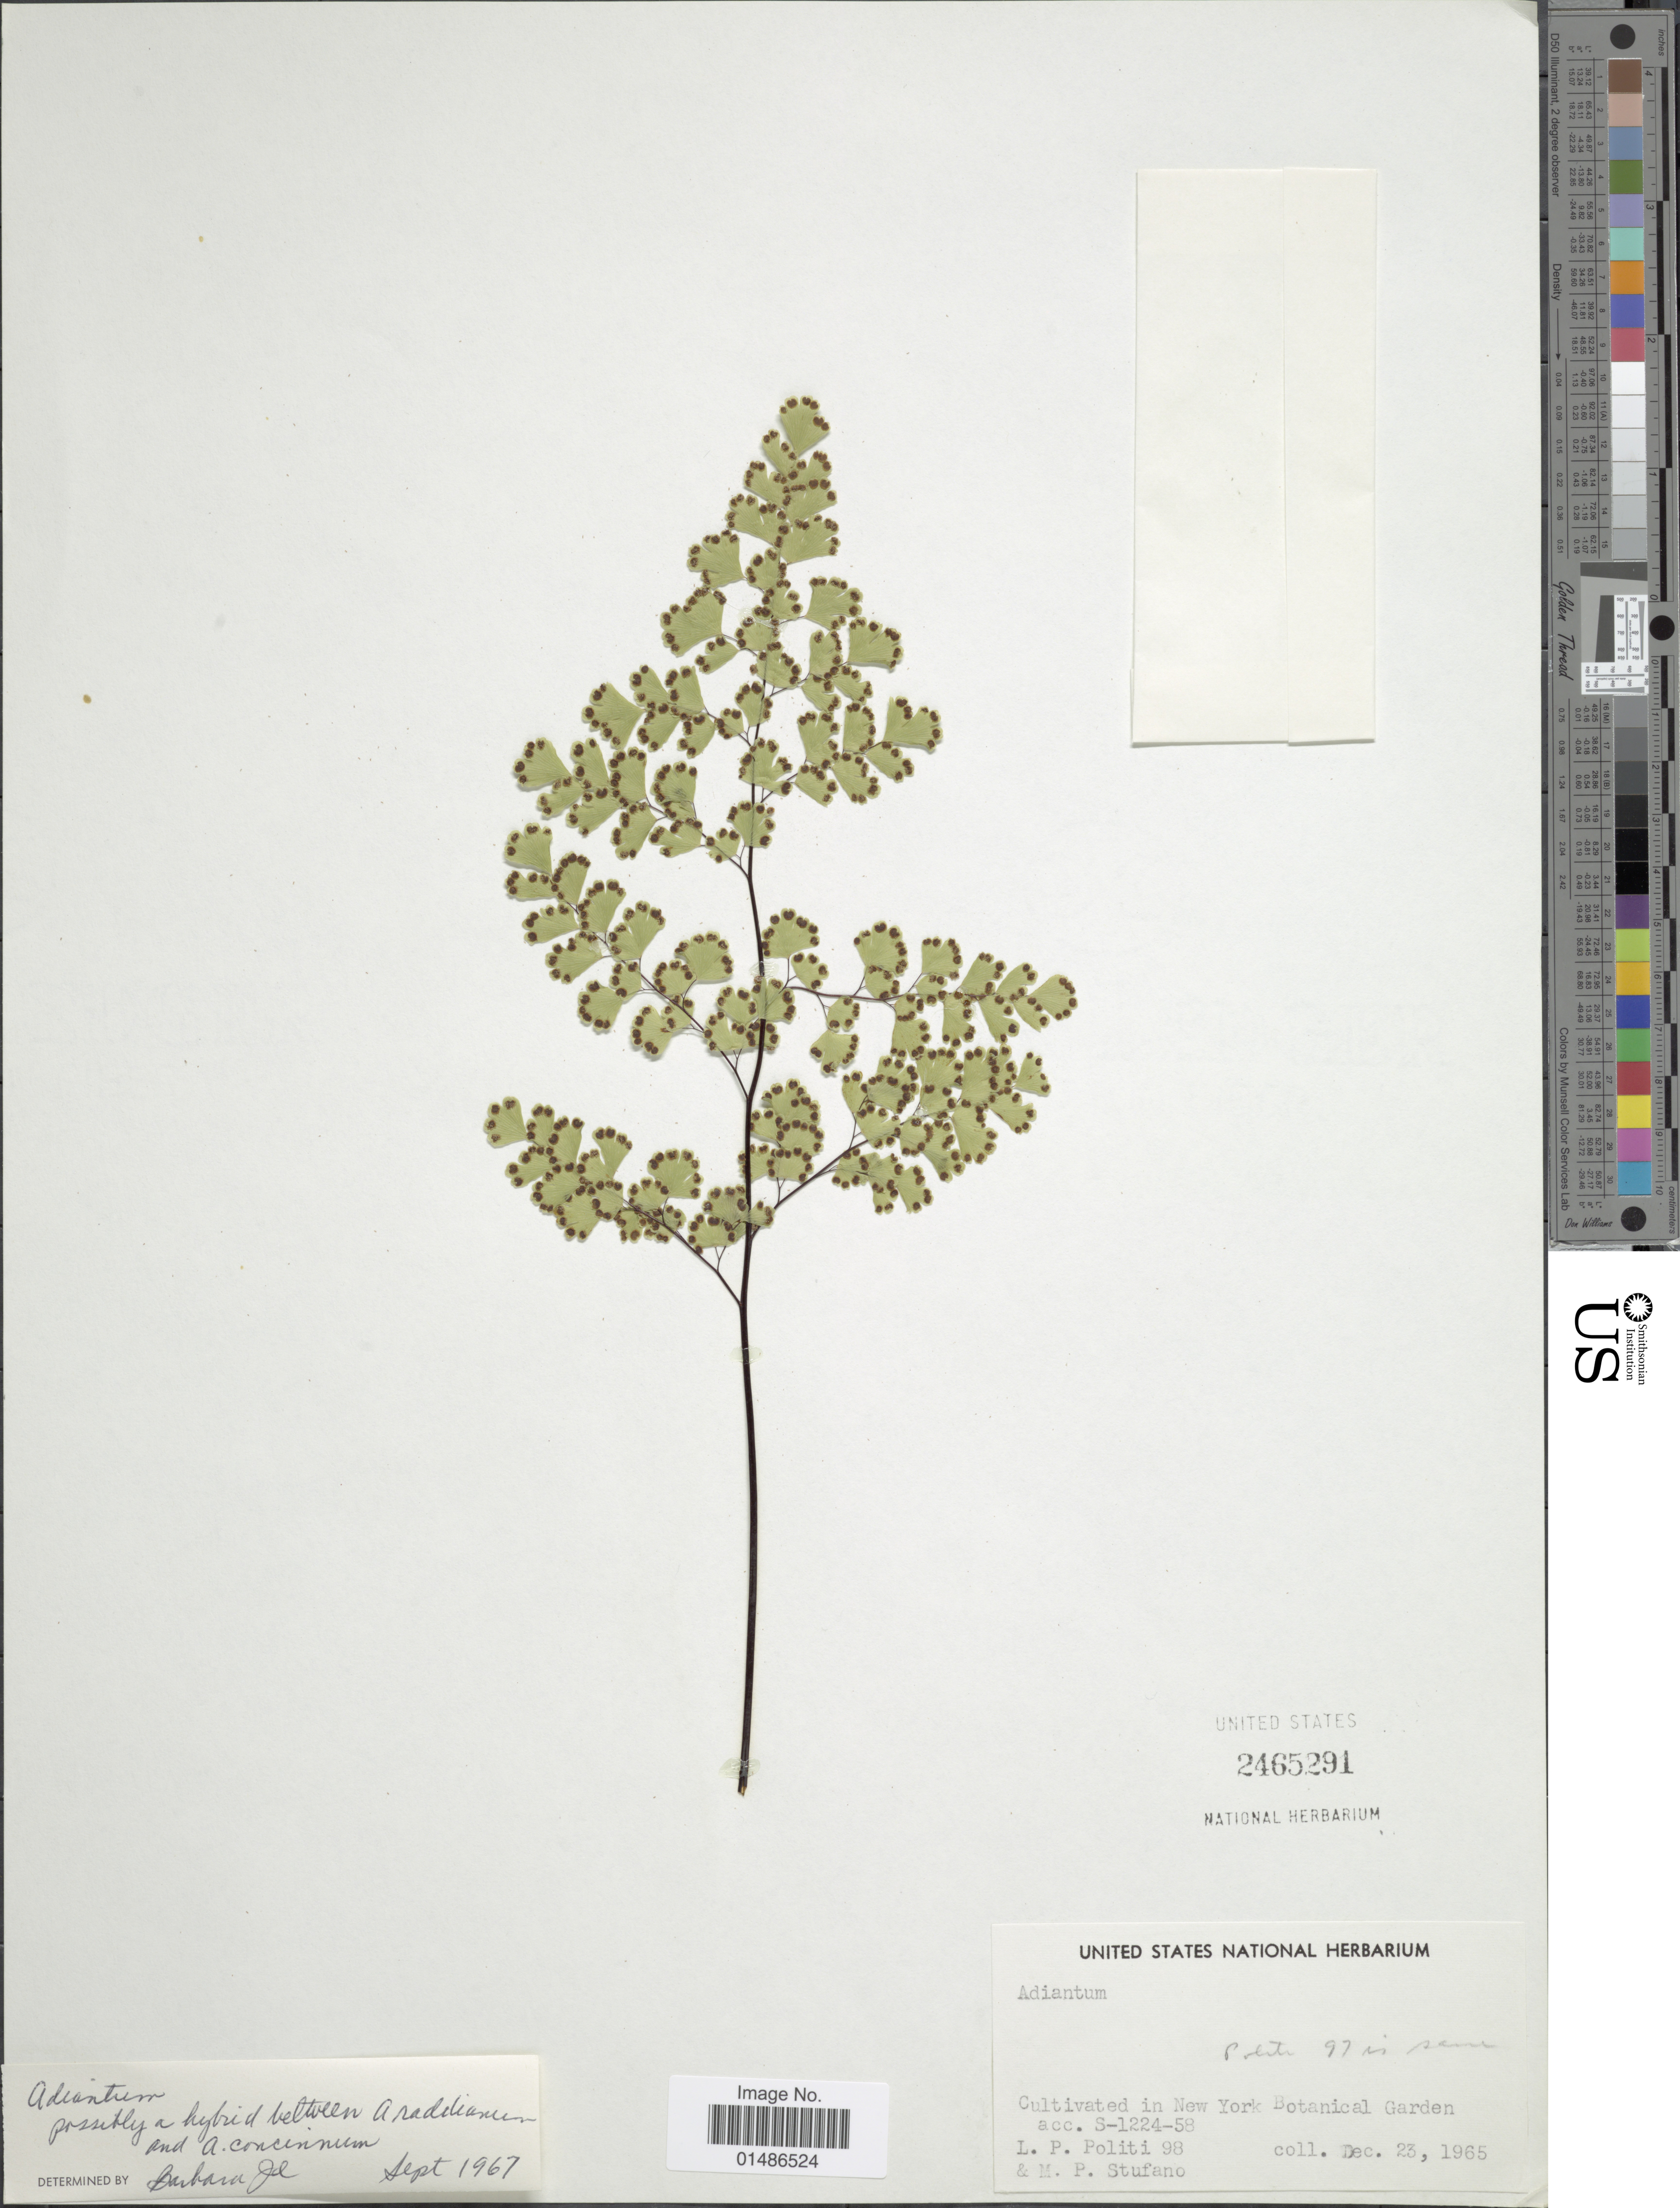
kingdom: Plantae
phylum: Tracheophyta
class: Polypodiopsida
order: Polypodiales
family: Pteridaceae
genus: Adiantum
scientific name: Adiantum concinnum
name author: Humb. & Bonpl. ex Willd.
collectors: L. Politi & M. Stufano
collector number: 98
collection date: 1965-12-23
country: United States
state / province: New York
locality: Cultivated in New York Botanical Garden acc. S-1224-58.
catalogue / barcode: US 2465291